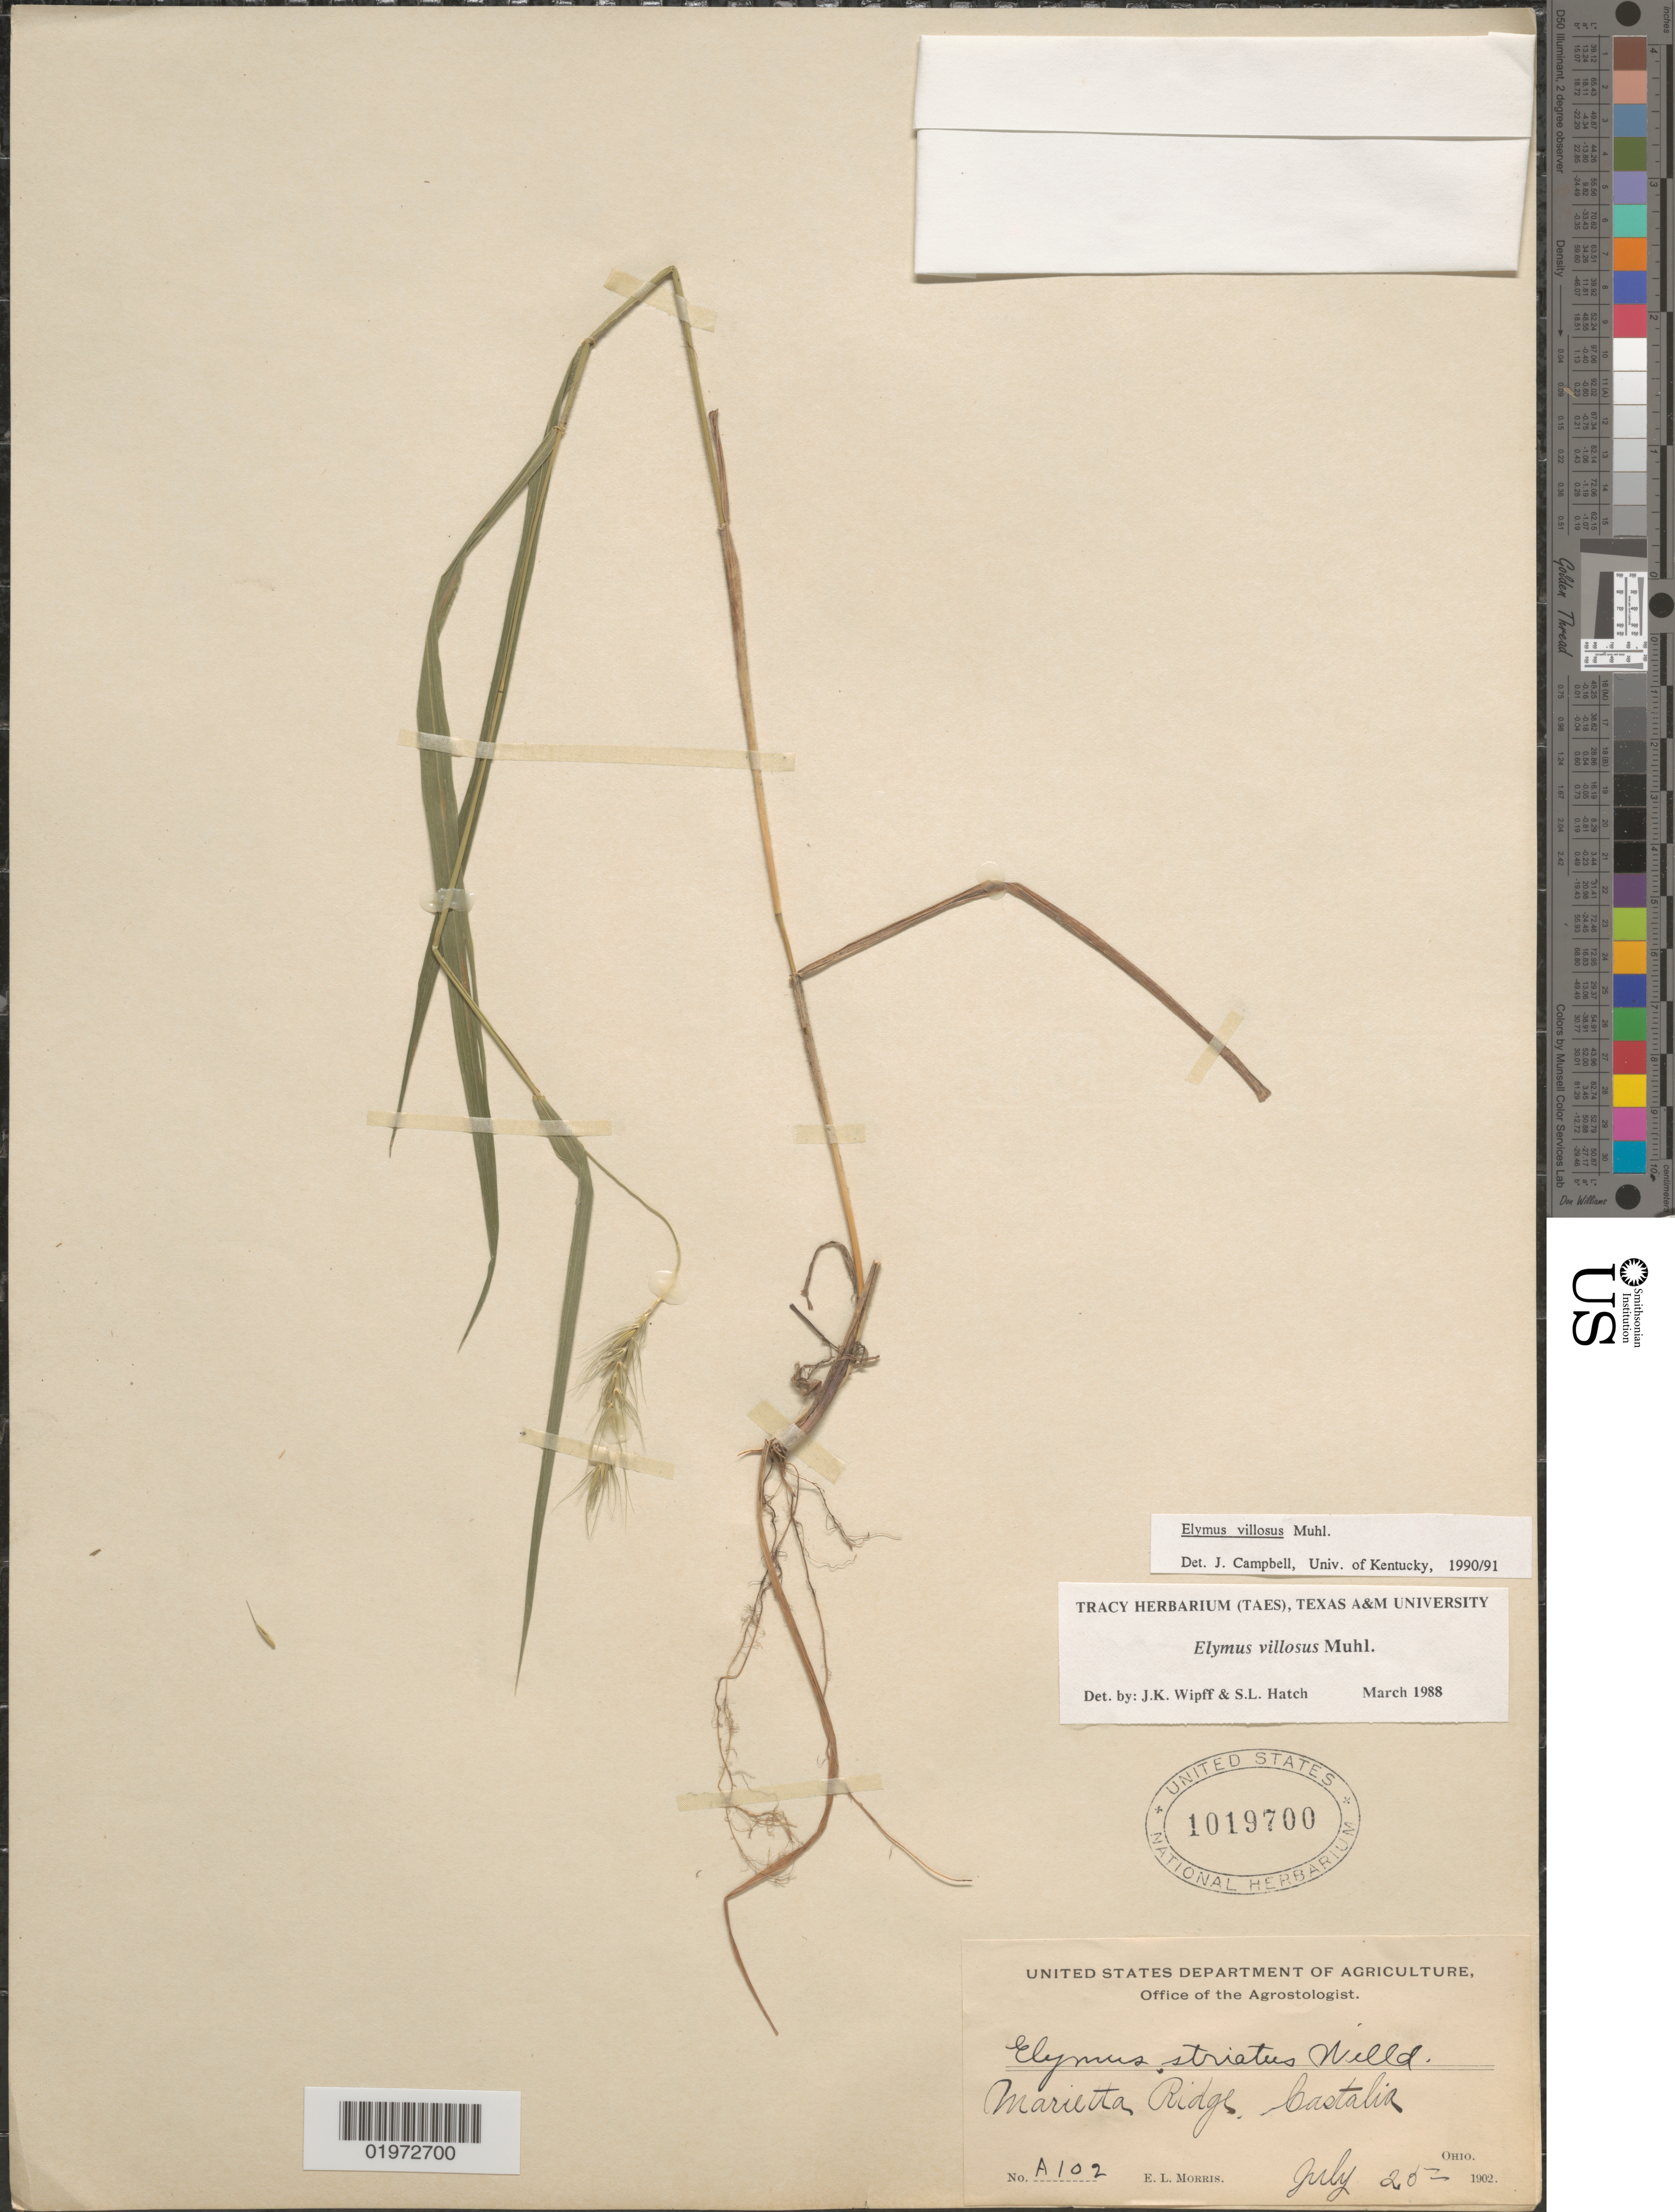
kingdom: Plantae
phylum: Tracheophyta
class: Liliopsida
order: Poales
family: Poaceae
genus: Elymus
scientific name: Elymus villosus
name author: Muhl. ex Willd.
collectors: E. Morris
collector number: A102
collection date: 1902-07-20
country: United States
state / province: Ohio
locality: Marietta Ridge. Castalia.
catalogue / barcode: US 1019700